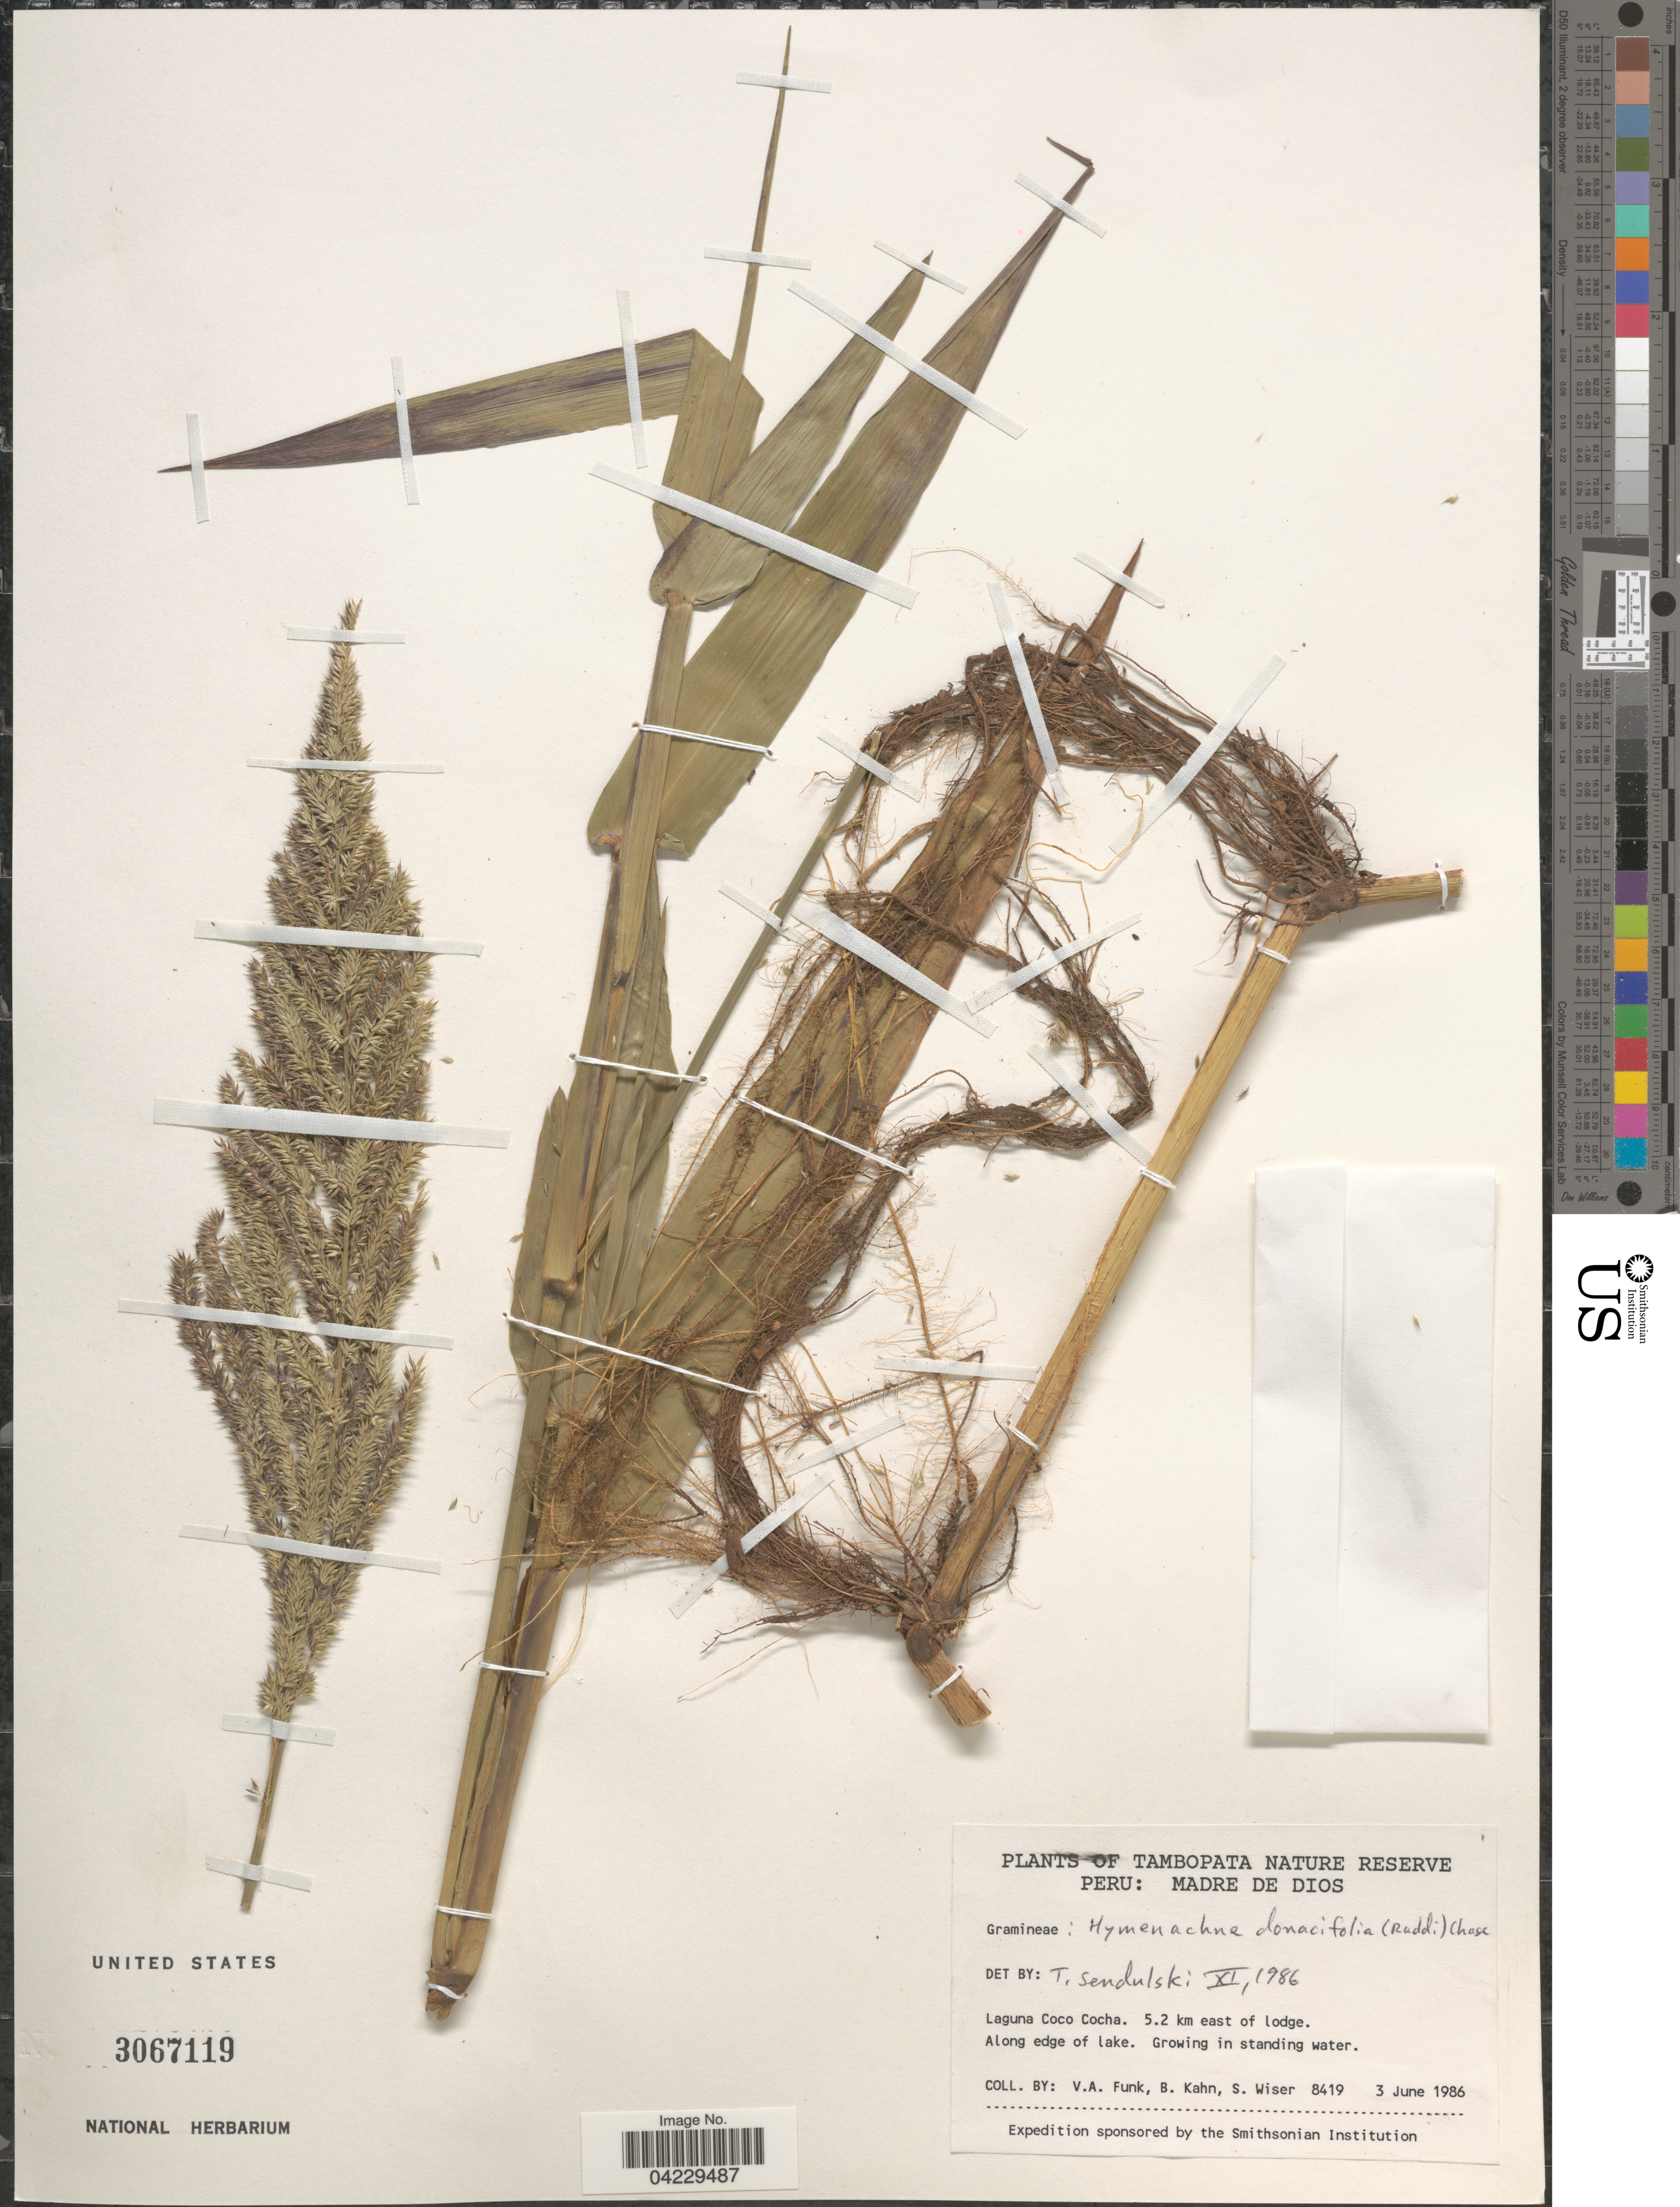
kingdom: Plantae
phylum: Tracheophyta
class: Liliopsida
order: Poales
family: Poaceae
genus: Hymenachne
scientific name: Hymenachne donacifolia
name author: (Raddi) Chase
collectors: V. Funk, B. Kahn & S. Wiser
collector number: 8419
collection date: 1986-06-03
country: Peru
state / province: Madre de Dios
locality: Tambopata Nature Reserve. Laguna Coco Cocha. 5.2 km east of lodge. Along edge of lake.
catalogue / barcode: US 3067119